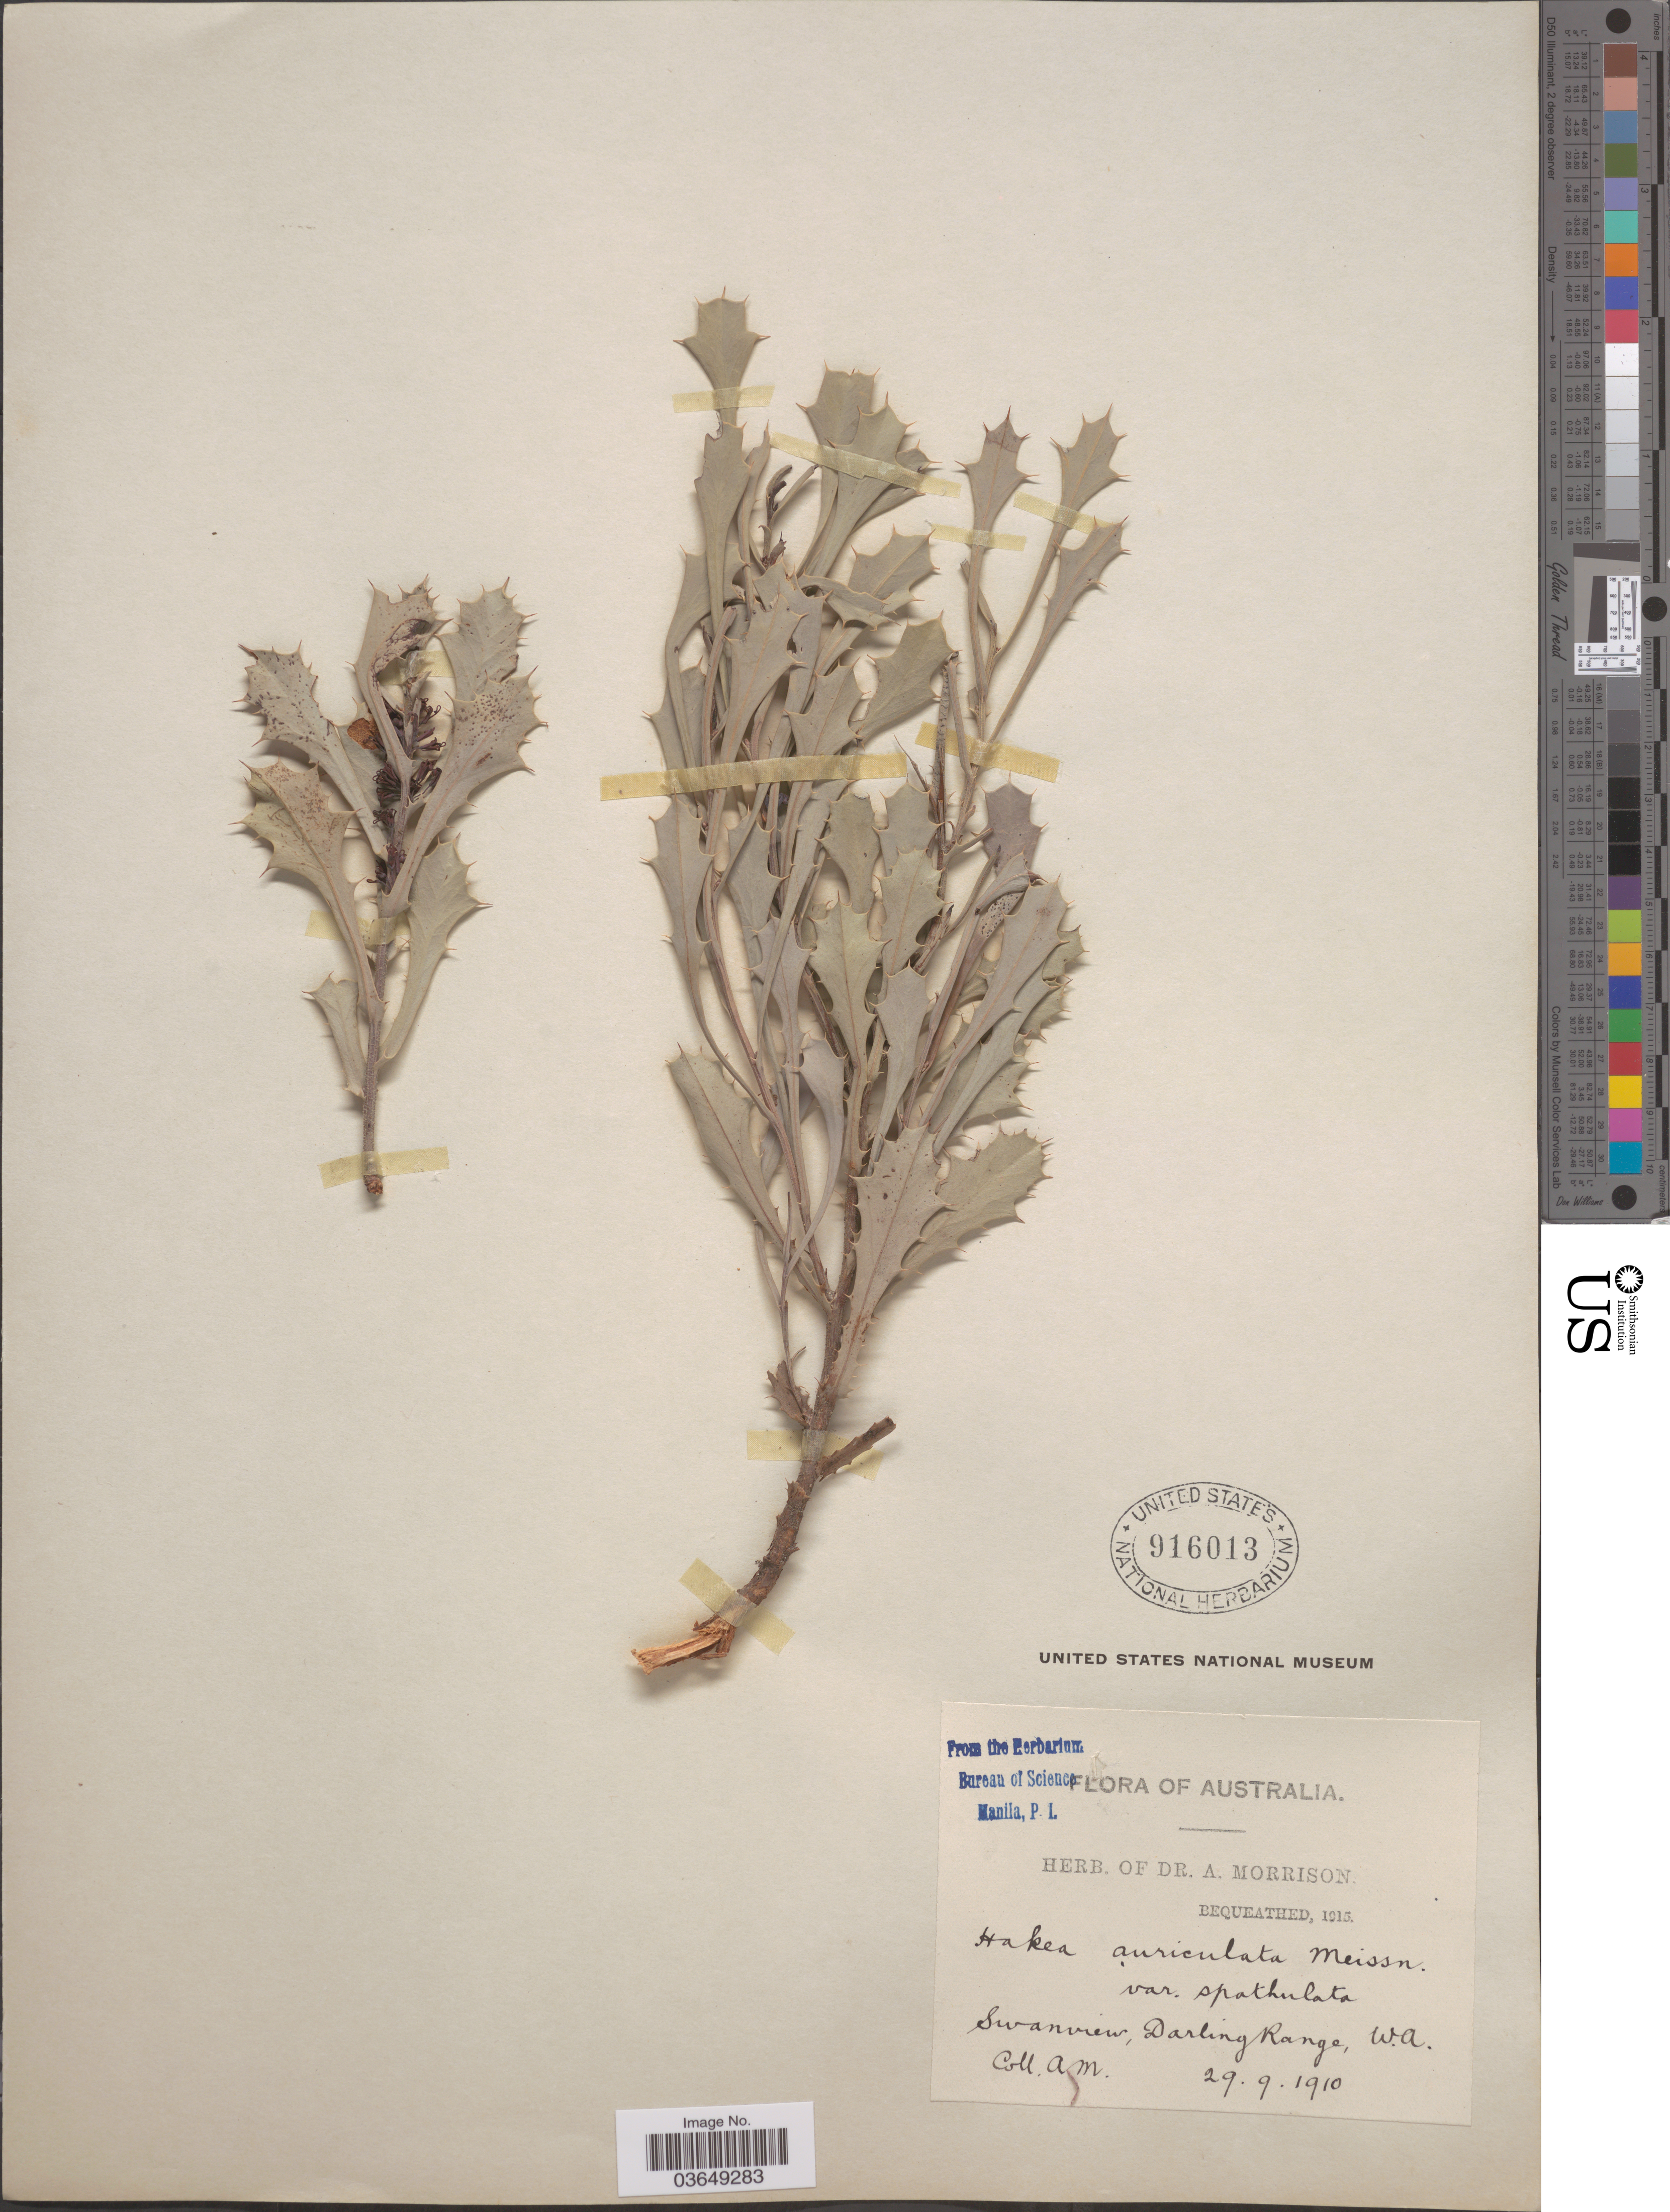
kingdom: Plantae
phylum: Tracheophyta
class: Magnoliopsida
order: Proteales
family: Proteaceae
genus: Hakea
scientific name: Hakea auriculata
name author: Meisn.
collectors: A. Morrison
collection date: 1910-09-29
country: Australia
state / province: Western Australia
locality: Swanview, Darling Range.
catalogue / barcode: US 916013